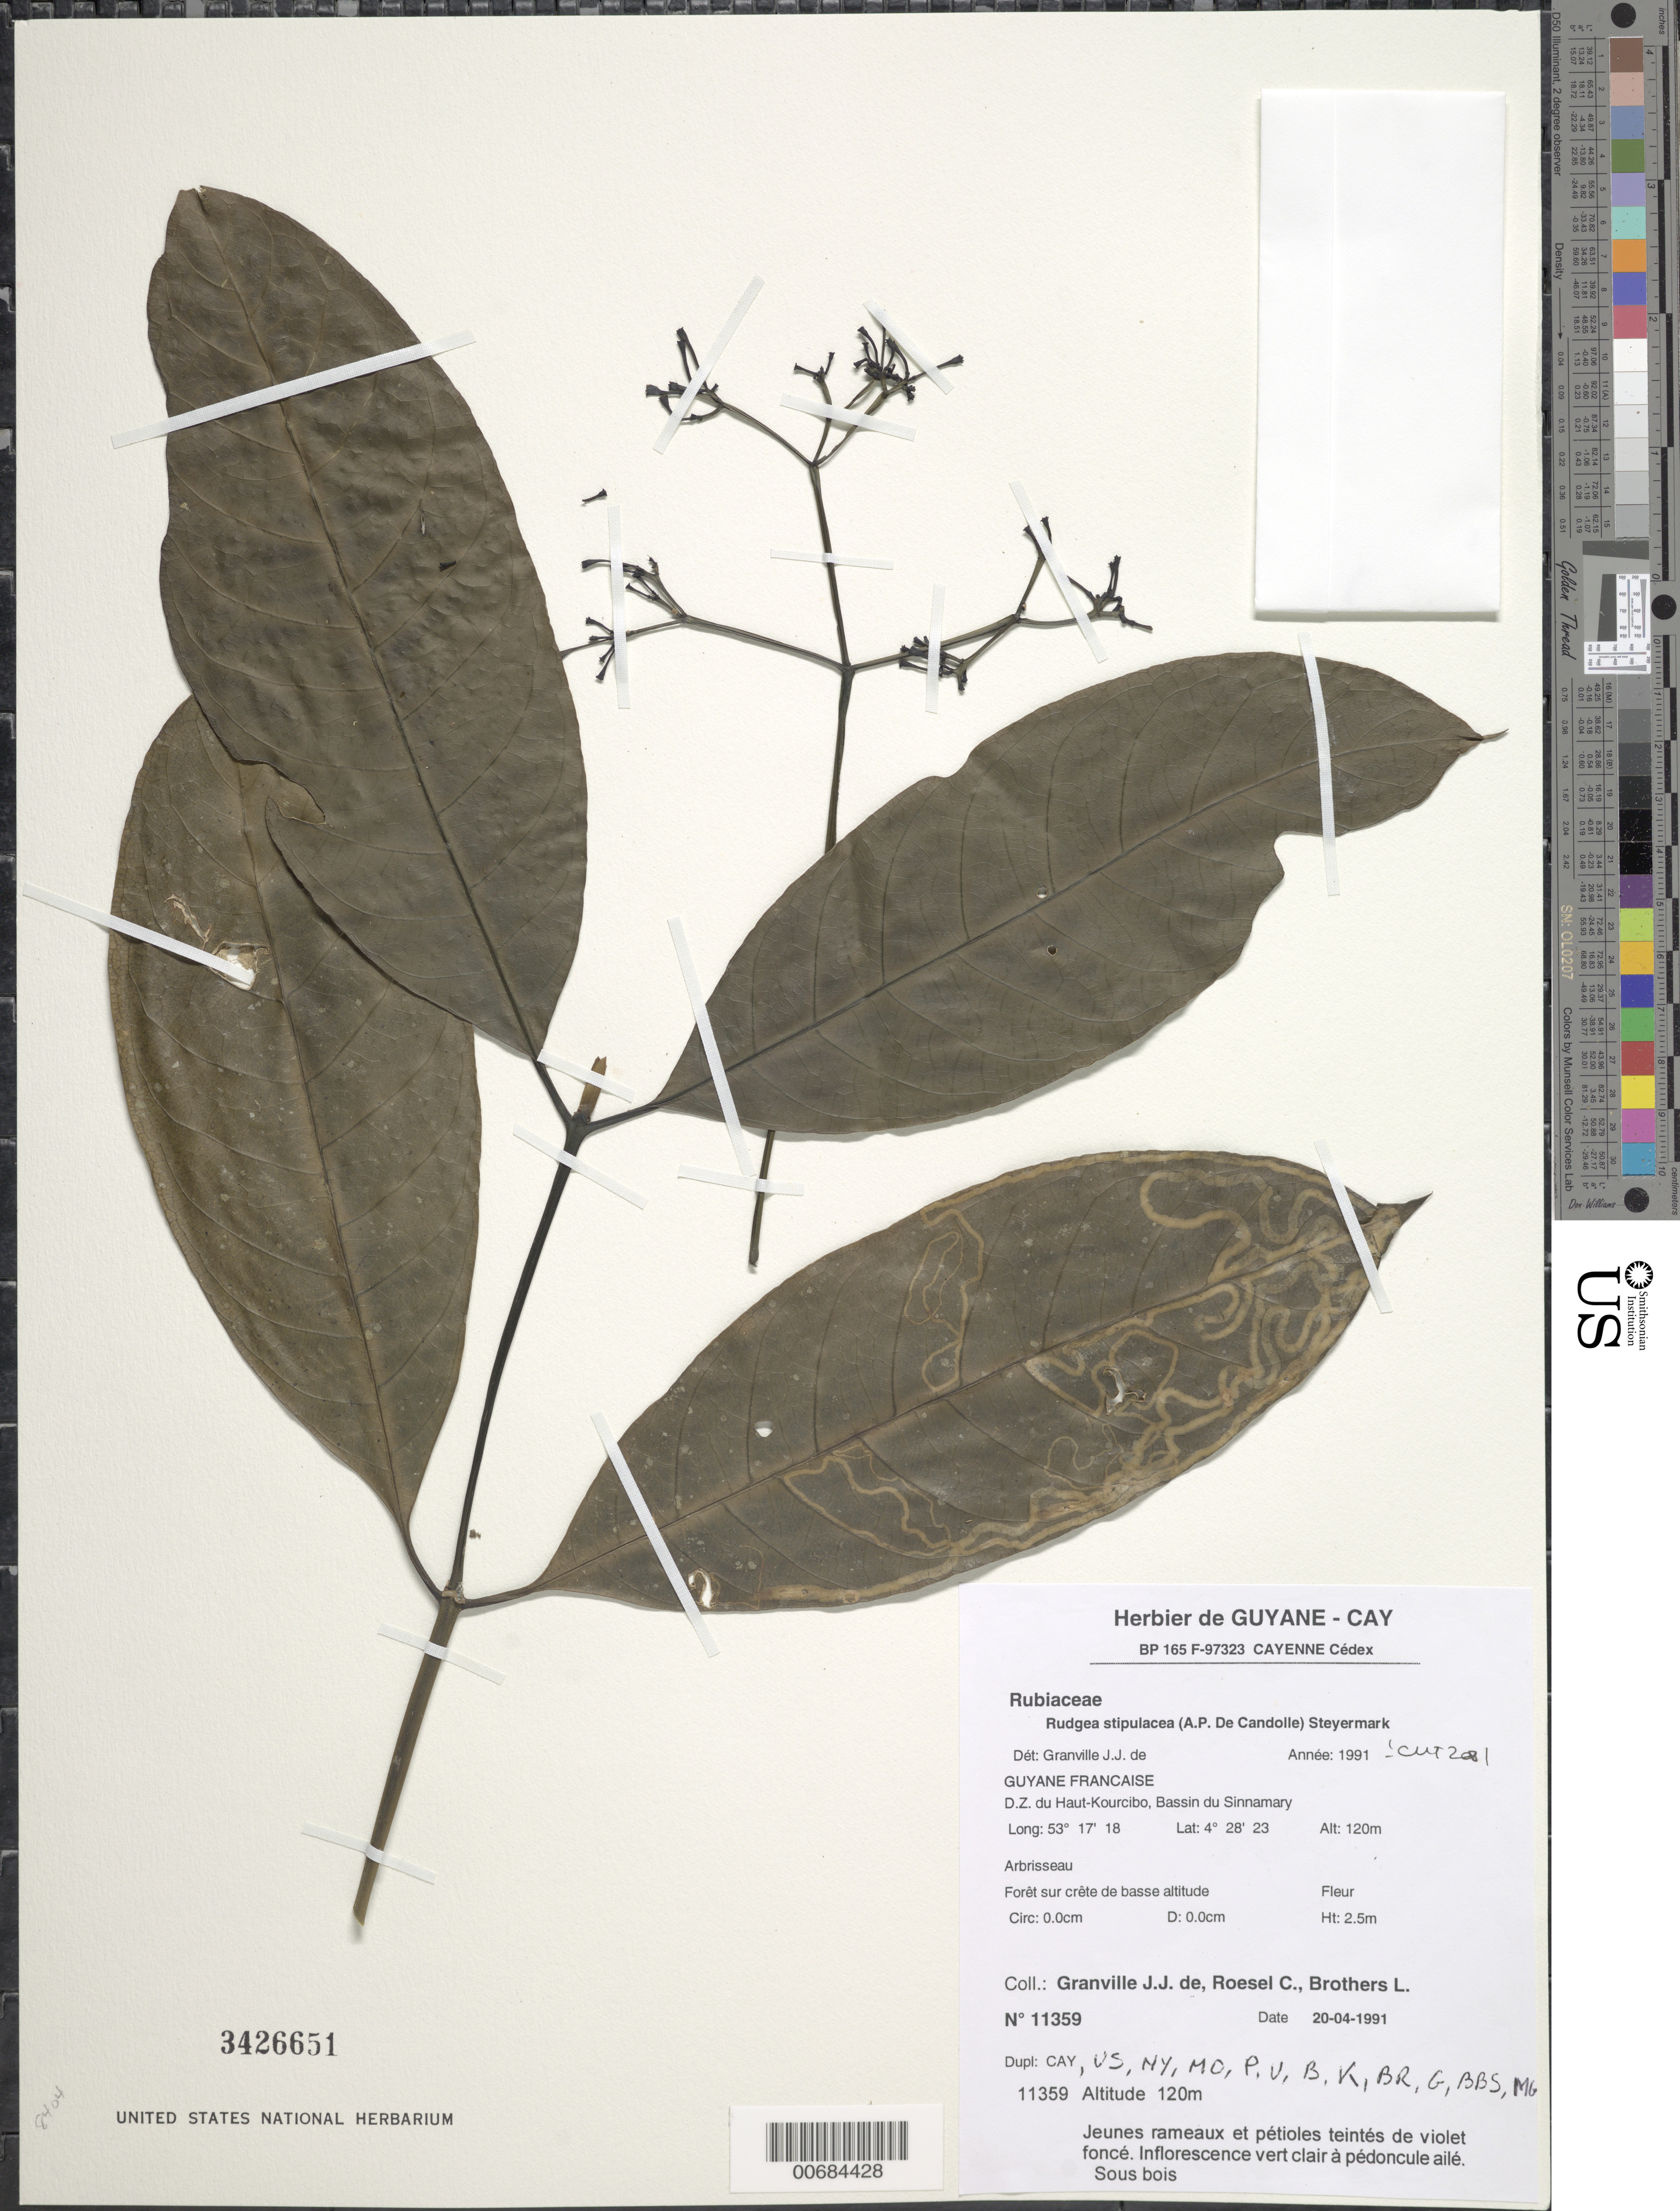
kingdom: Plantae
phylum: Tracheophyta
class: Magnoliopsida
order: Gentianales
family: Rubiaceae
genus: Rudgea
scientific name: Rudgea stipulacea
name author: (DC.) Steyerm.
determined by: Taylor, Charlotte M.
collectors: J.-J. de Granville, C. S. Roesel & L. Brothers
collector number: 11359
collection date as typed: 20-Apr-91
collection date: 1991-04-20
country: French Guiana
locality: D.Z. du Haut-Kourcibo, Bassin du Sinnamary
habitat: Forêt sur crete de basse altitude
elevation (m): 120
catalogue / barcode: US 3426651